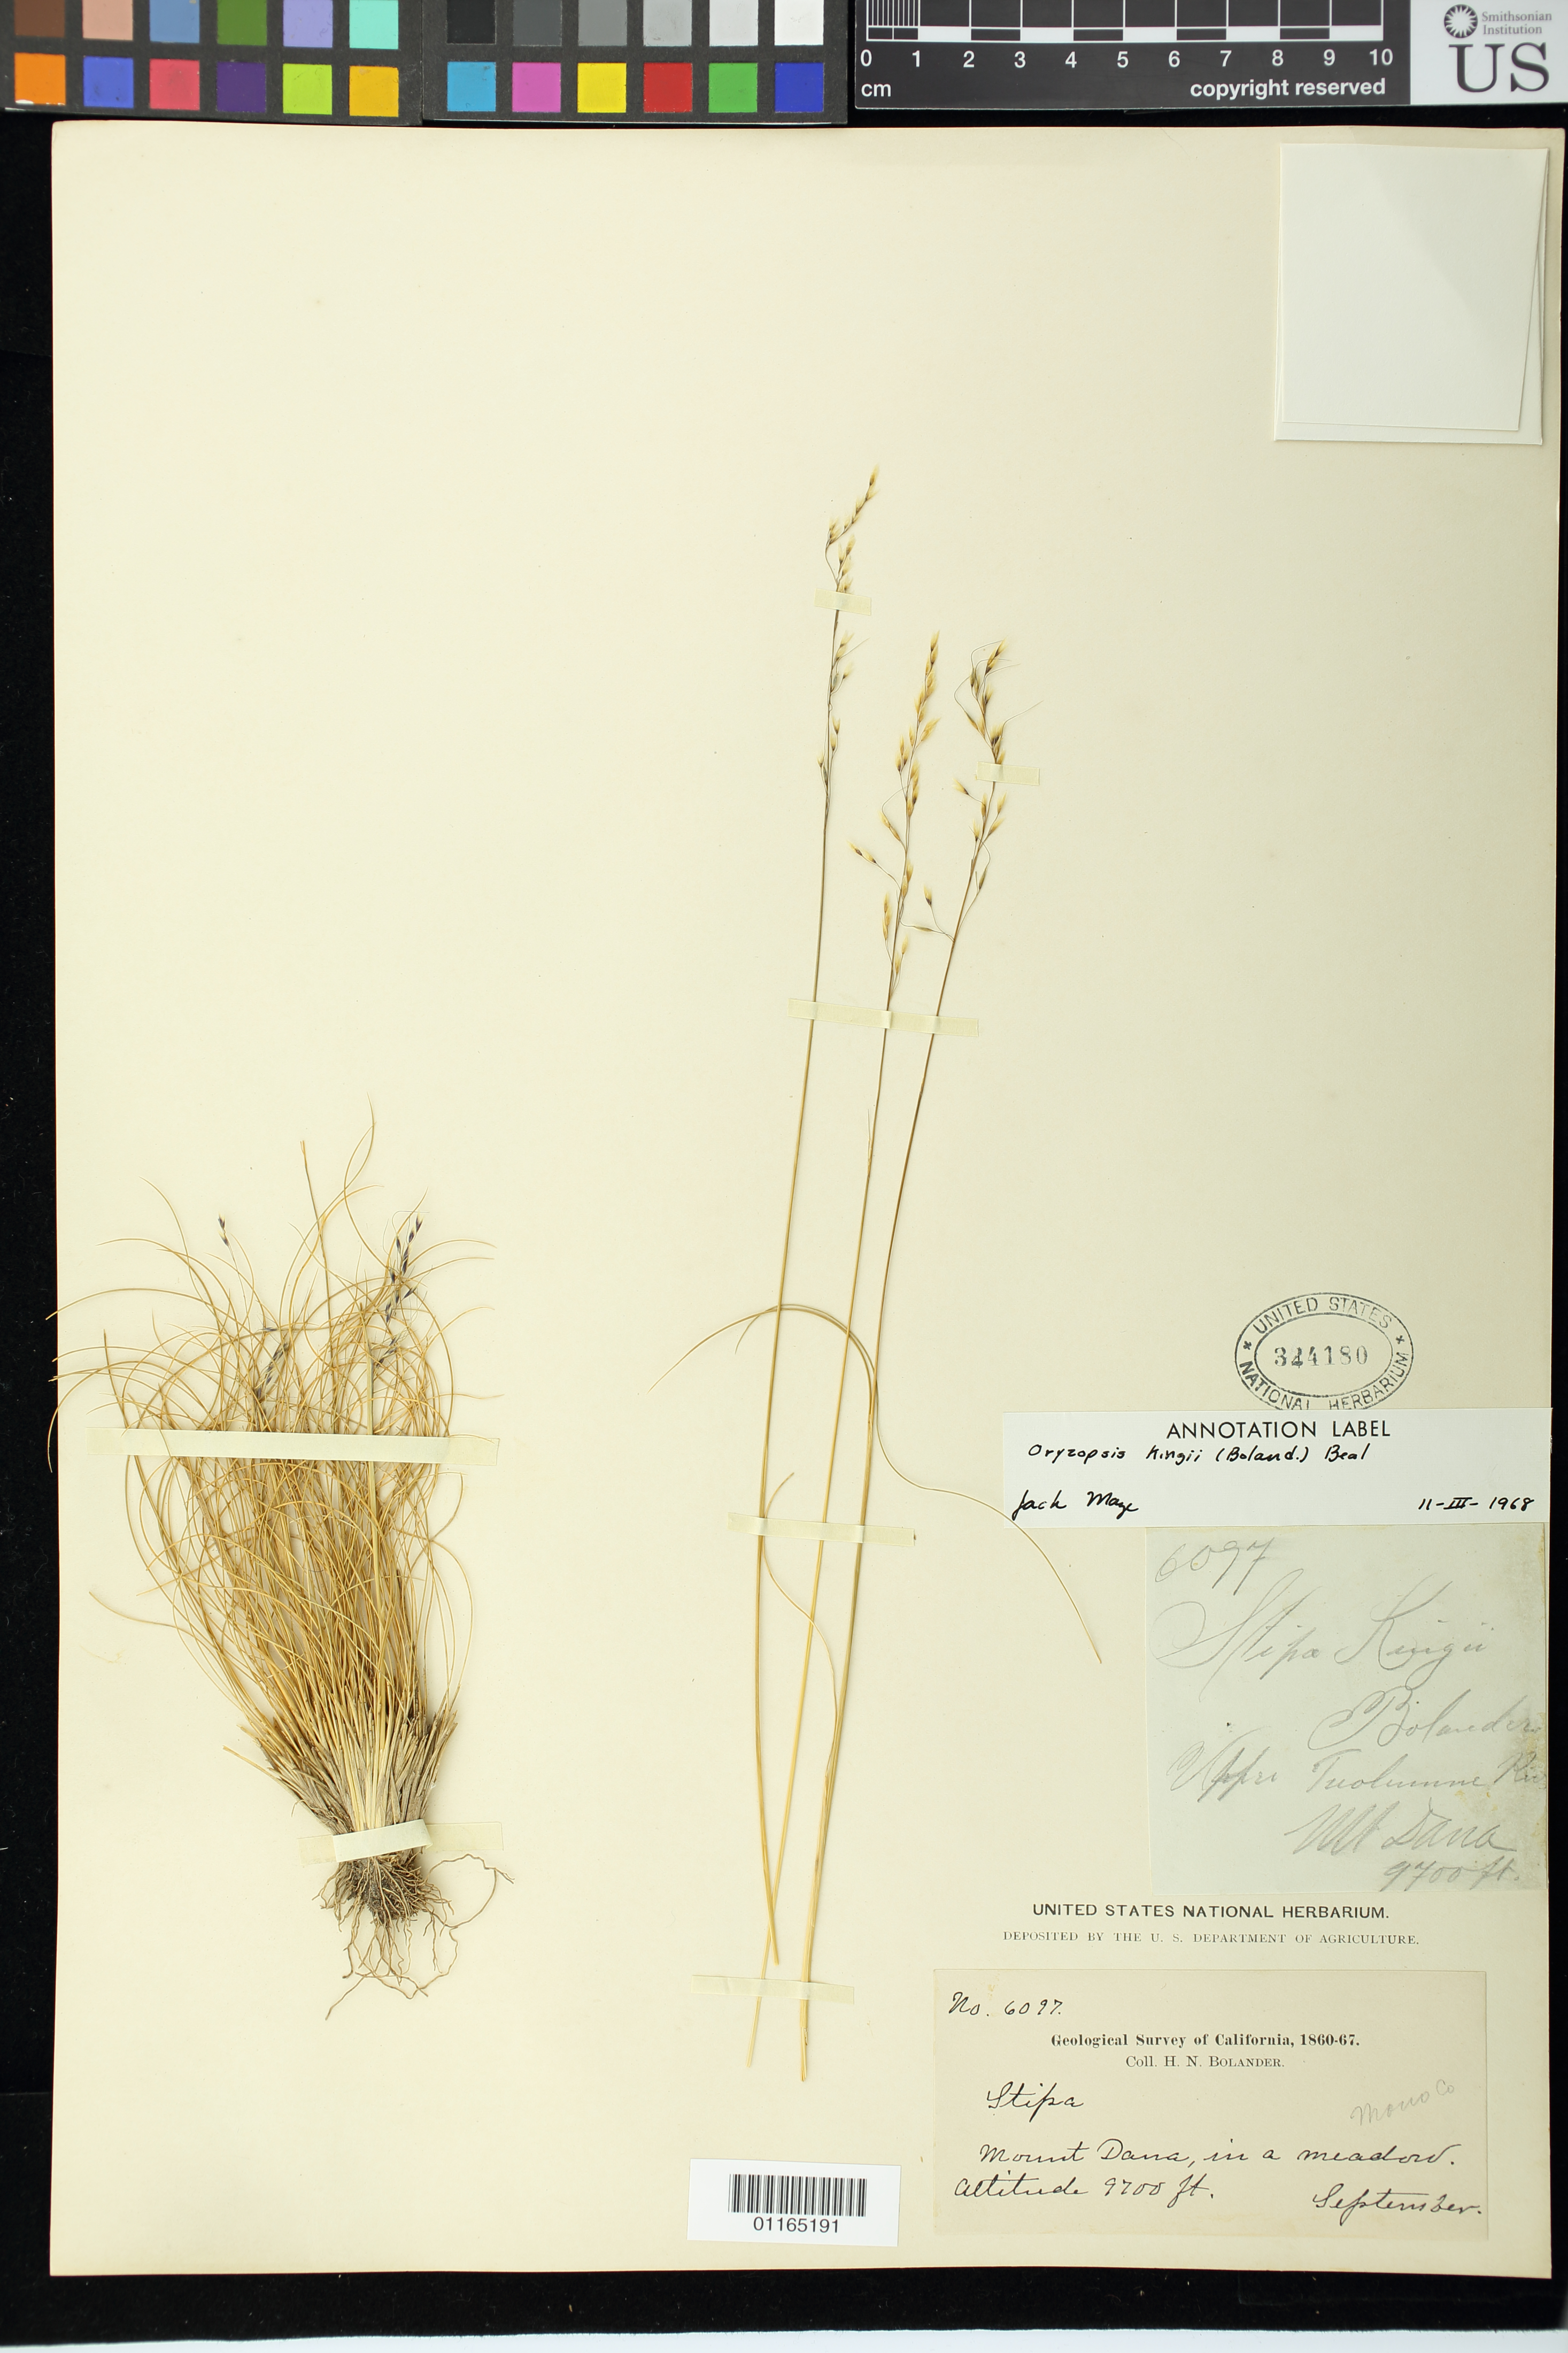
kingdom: Plantae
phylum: Tracheophyta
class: Liliopsida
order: Poales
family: Poaceae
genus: Stipa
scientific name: Stipa kingii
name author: Bol.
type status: Type Collection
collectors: H. Bolander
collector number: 6097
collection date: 1860-09/1867-09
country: United States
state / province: California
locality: Mount Dana, in a meadow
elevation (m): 2957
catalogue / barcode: US 344180